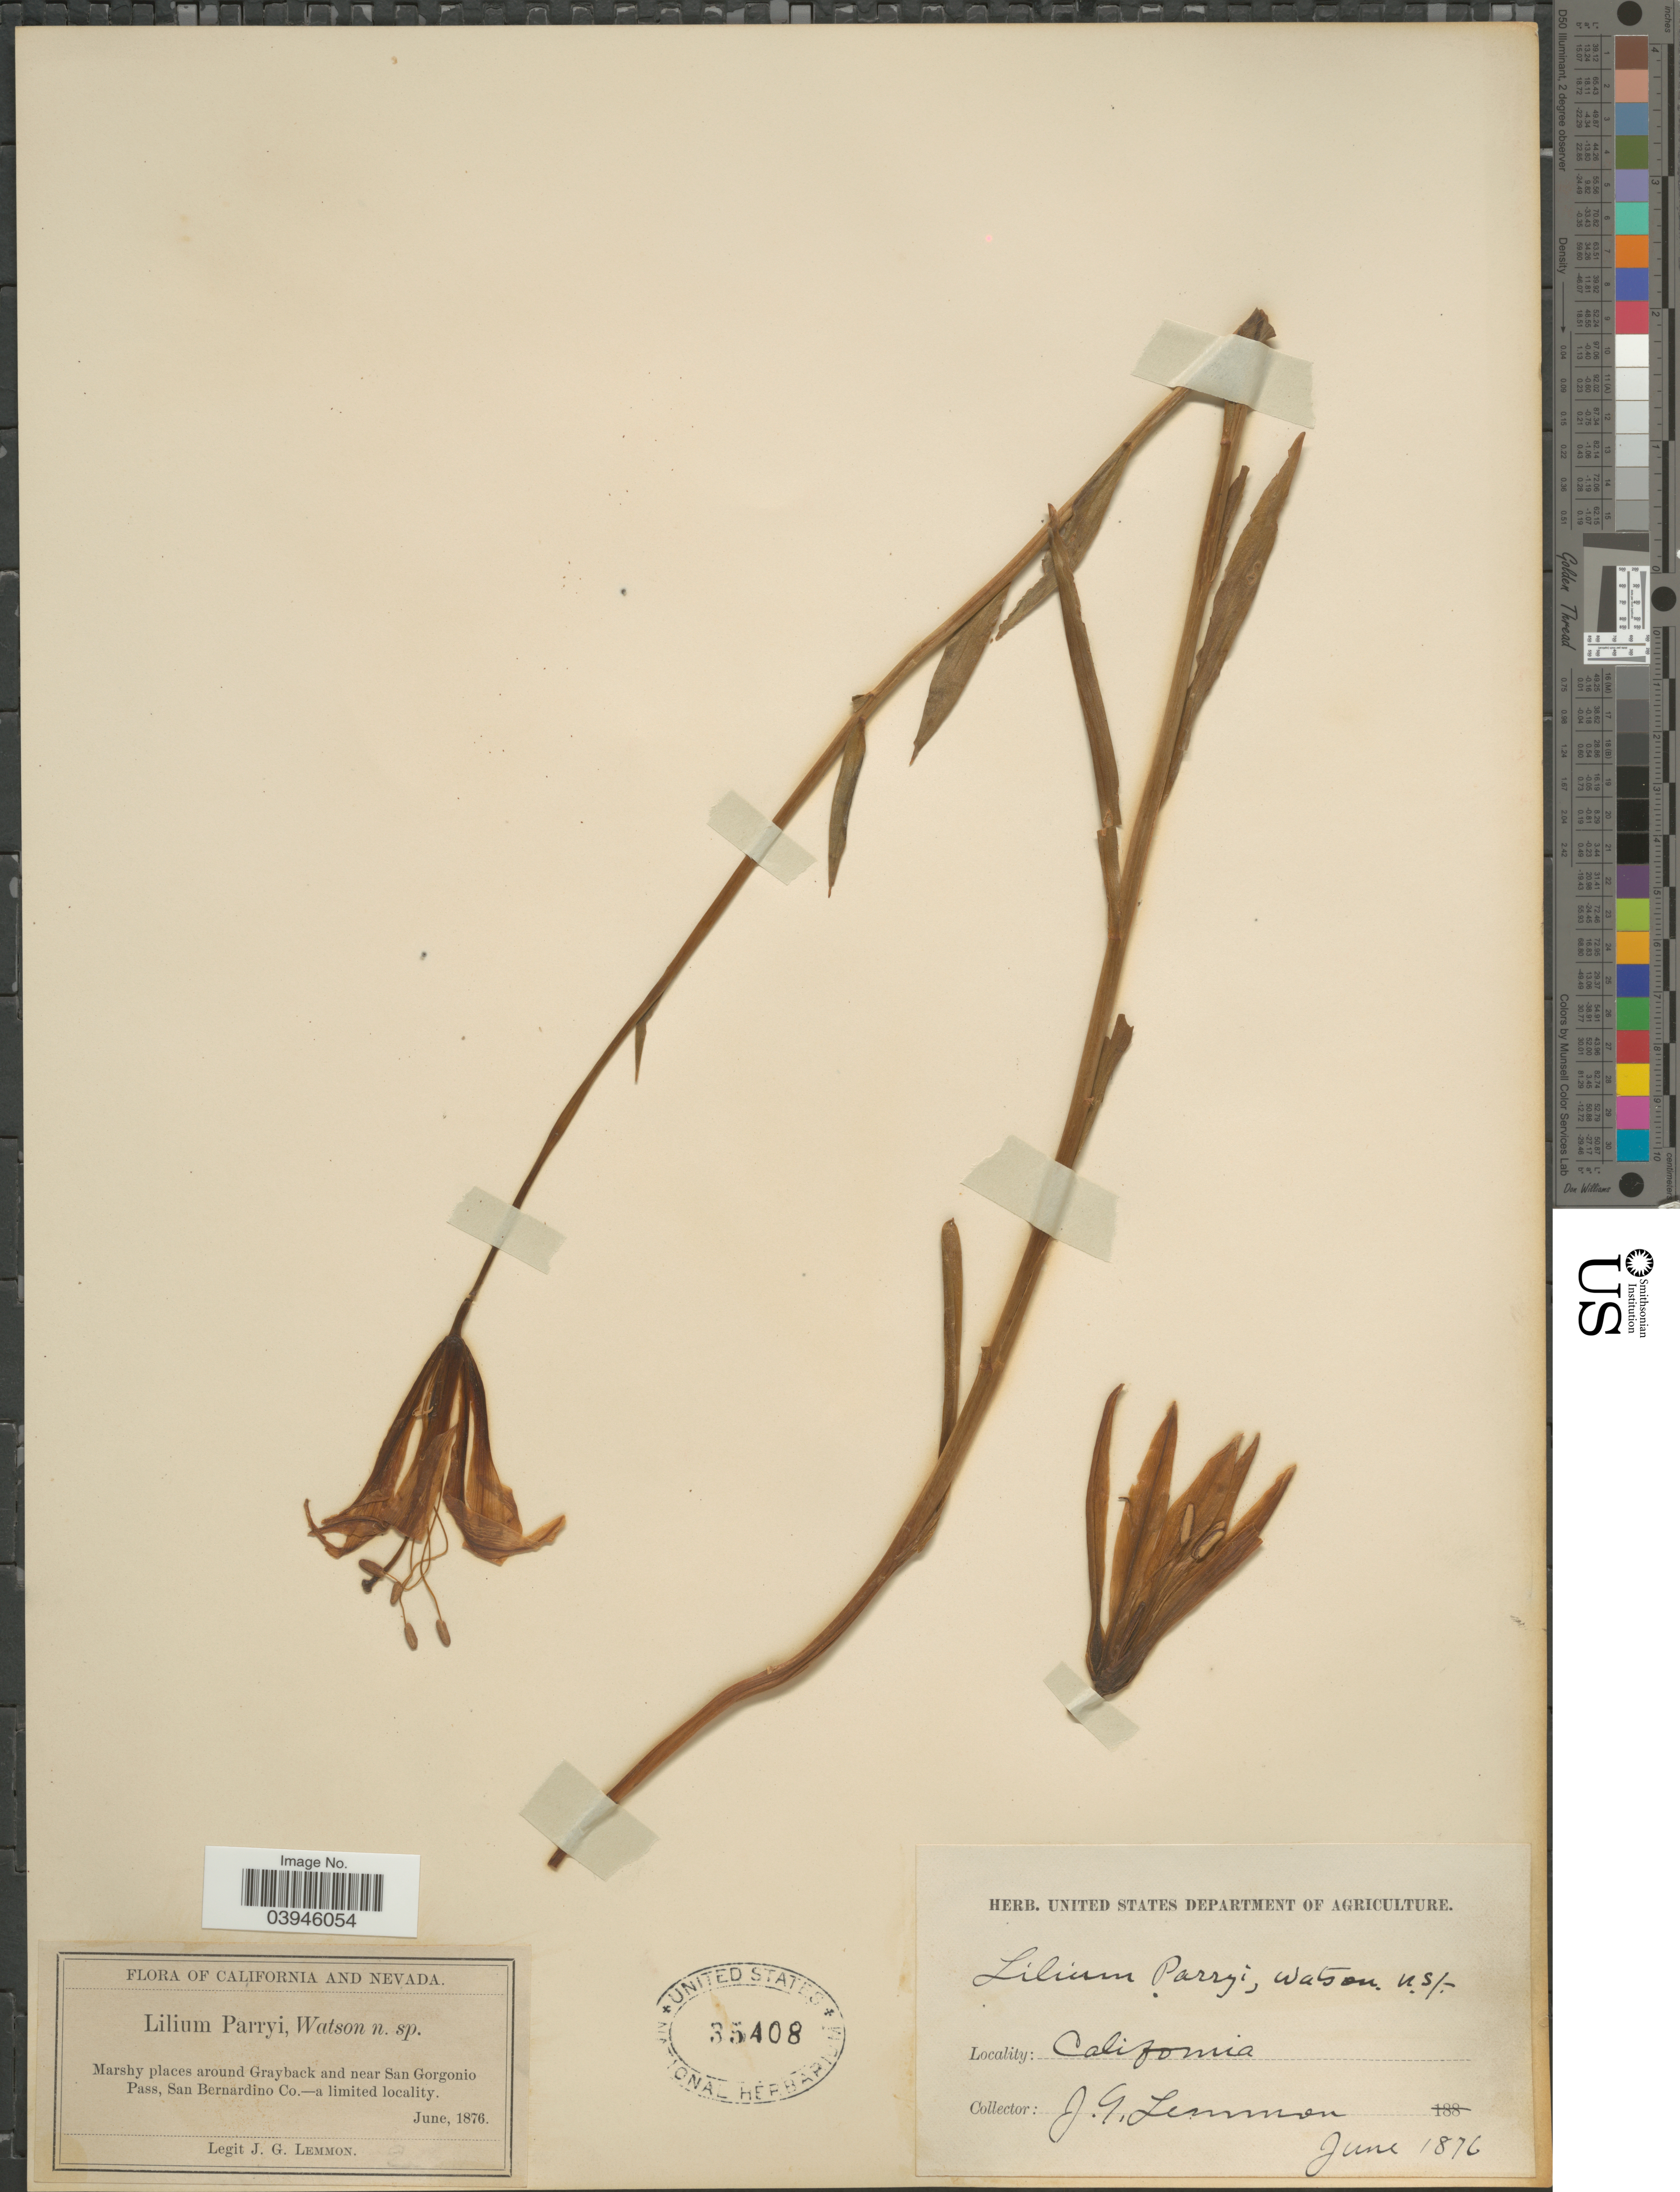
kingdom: Plantae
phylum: Tracheophyta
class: Liliopsida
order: Liliales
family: Liliaceae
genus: Lilium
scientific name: Lilium parryi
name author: S. Watson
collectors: J. Lemmon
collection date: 1876-06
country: United States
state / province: California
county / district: San Bernardino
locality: Marshy places around Grayback and near San Gorgonio Pass, San Bernardino Co.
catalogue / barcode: US 35408